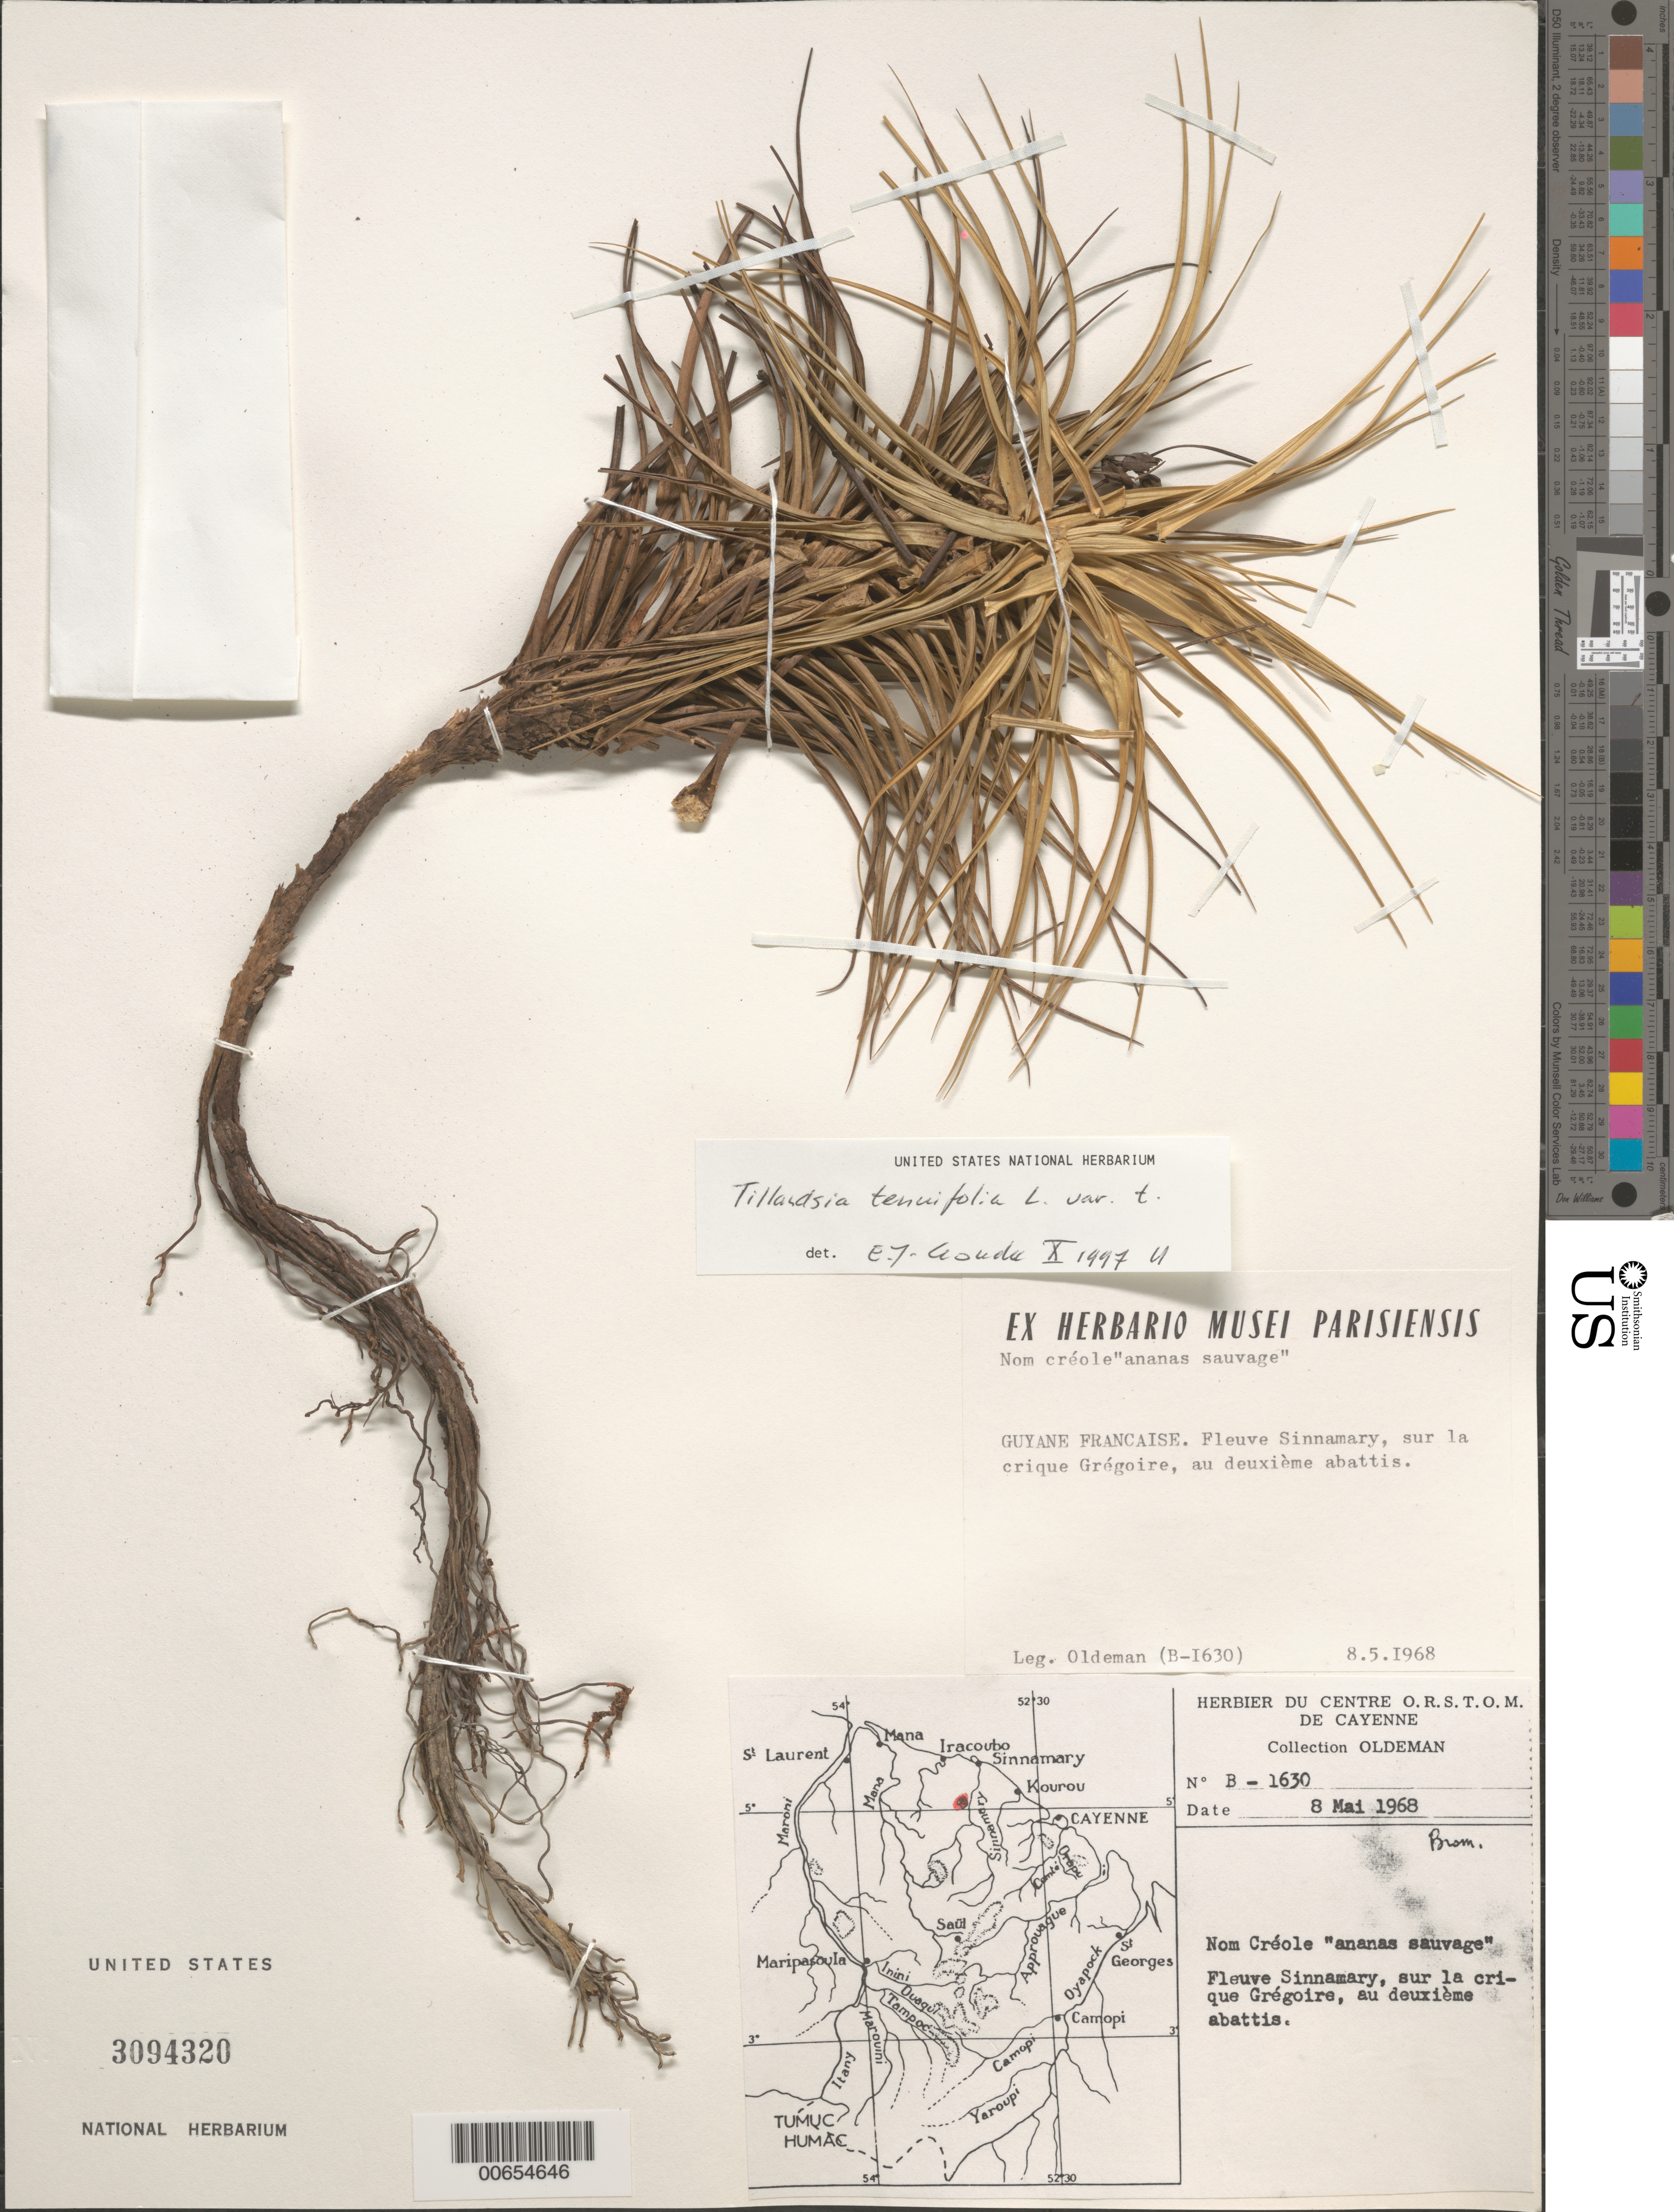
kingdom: Plantae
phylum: Tracheophyta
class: Liliopsida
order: Poales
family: Bromeliaceae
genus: Tillandsia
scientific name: Tillandsia tenuifolia var. tenuifolia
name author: L.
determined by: Gouda, E. J.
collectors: R. Oldeman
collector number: B 1630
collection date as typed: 8-May-68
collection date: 1968-05-08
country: French Guiana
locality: Crique Grégoire, Fleuve Sinnamary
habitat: At second clearing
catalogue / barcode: US 3094320